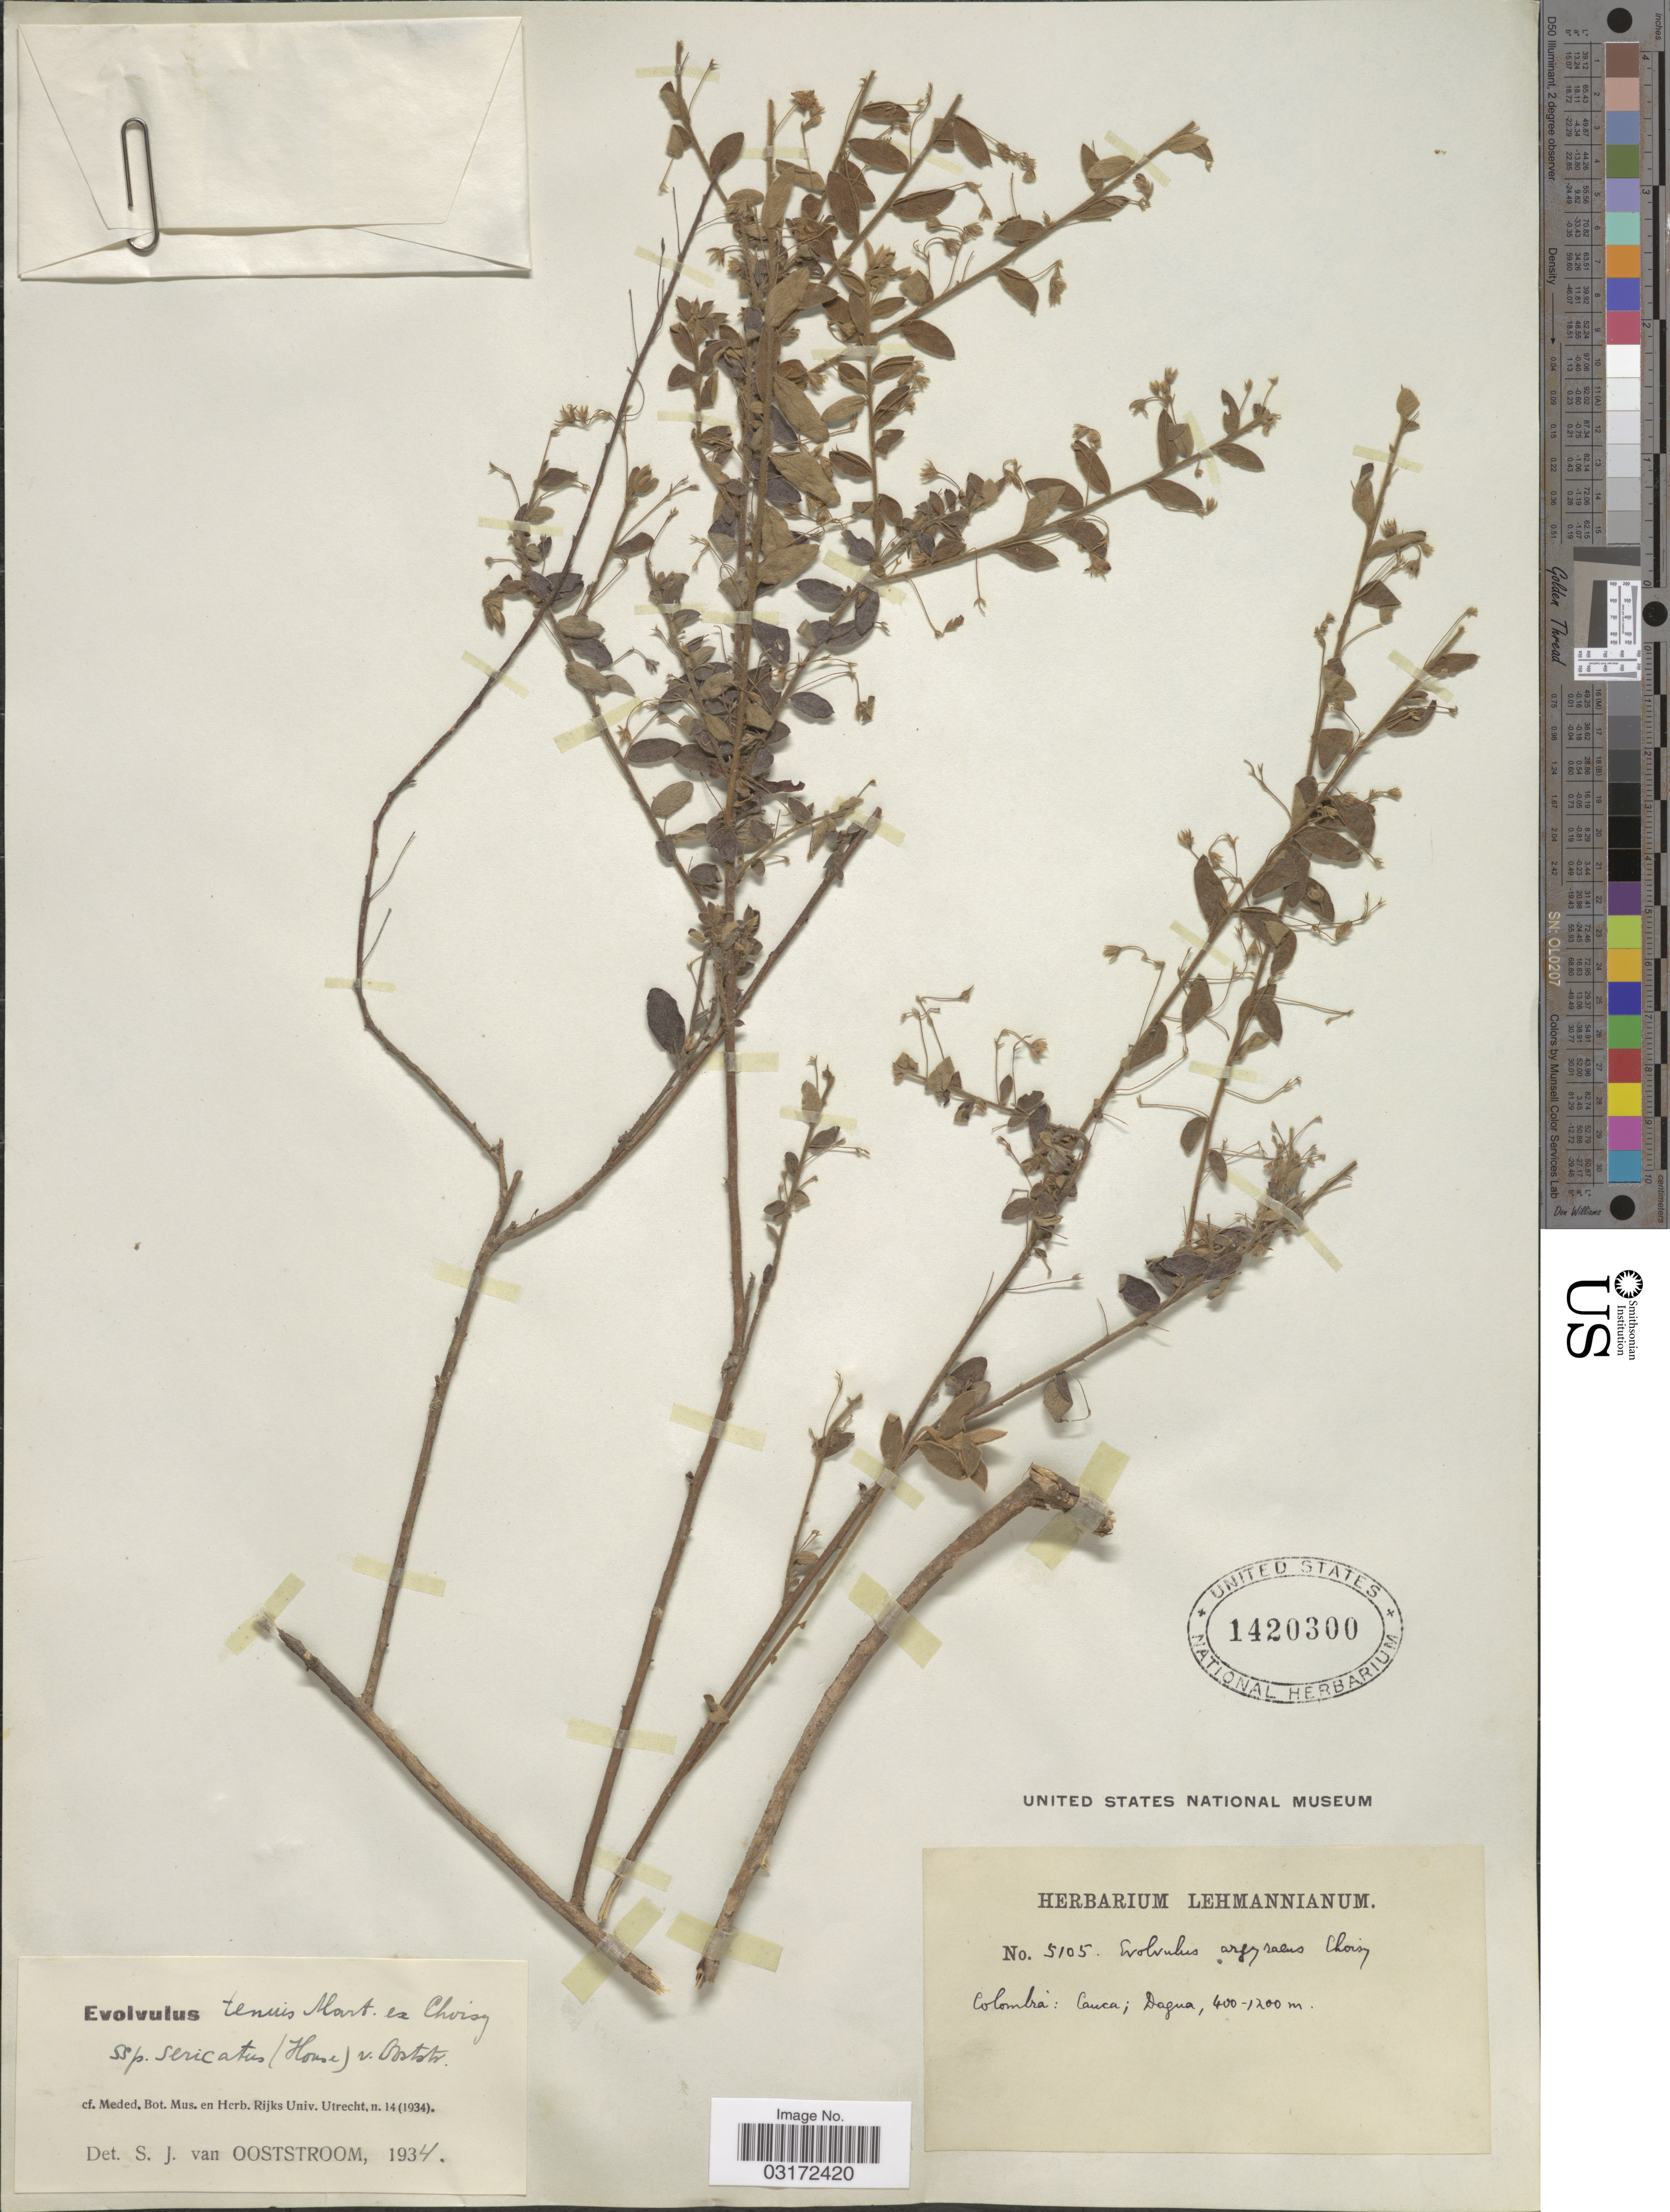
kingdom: Plantae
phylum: Tracheophyta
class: Magnoliopsida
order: Solanales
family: Convolvulaceae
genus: Evolvulus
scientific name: Evolvulus tenuis subsp. sericatus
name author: (House) Ooststr.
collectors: ex herb. Lehmannianum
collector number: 5105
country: Colombia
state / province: Cauca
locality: Dagua.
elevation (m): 400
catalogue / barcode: US 1420300